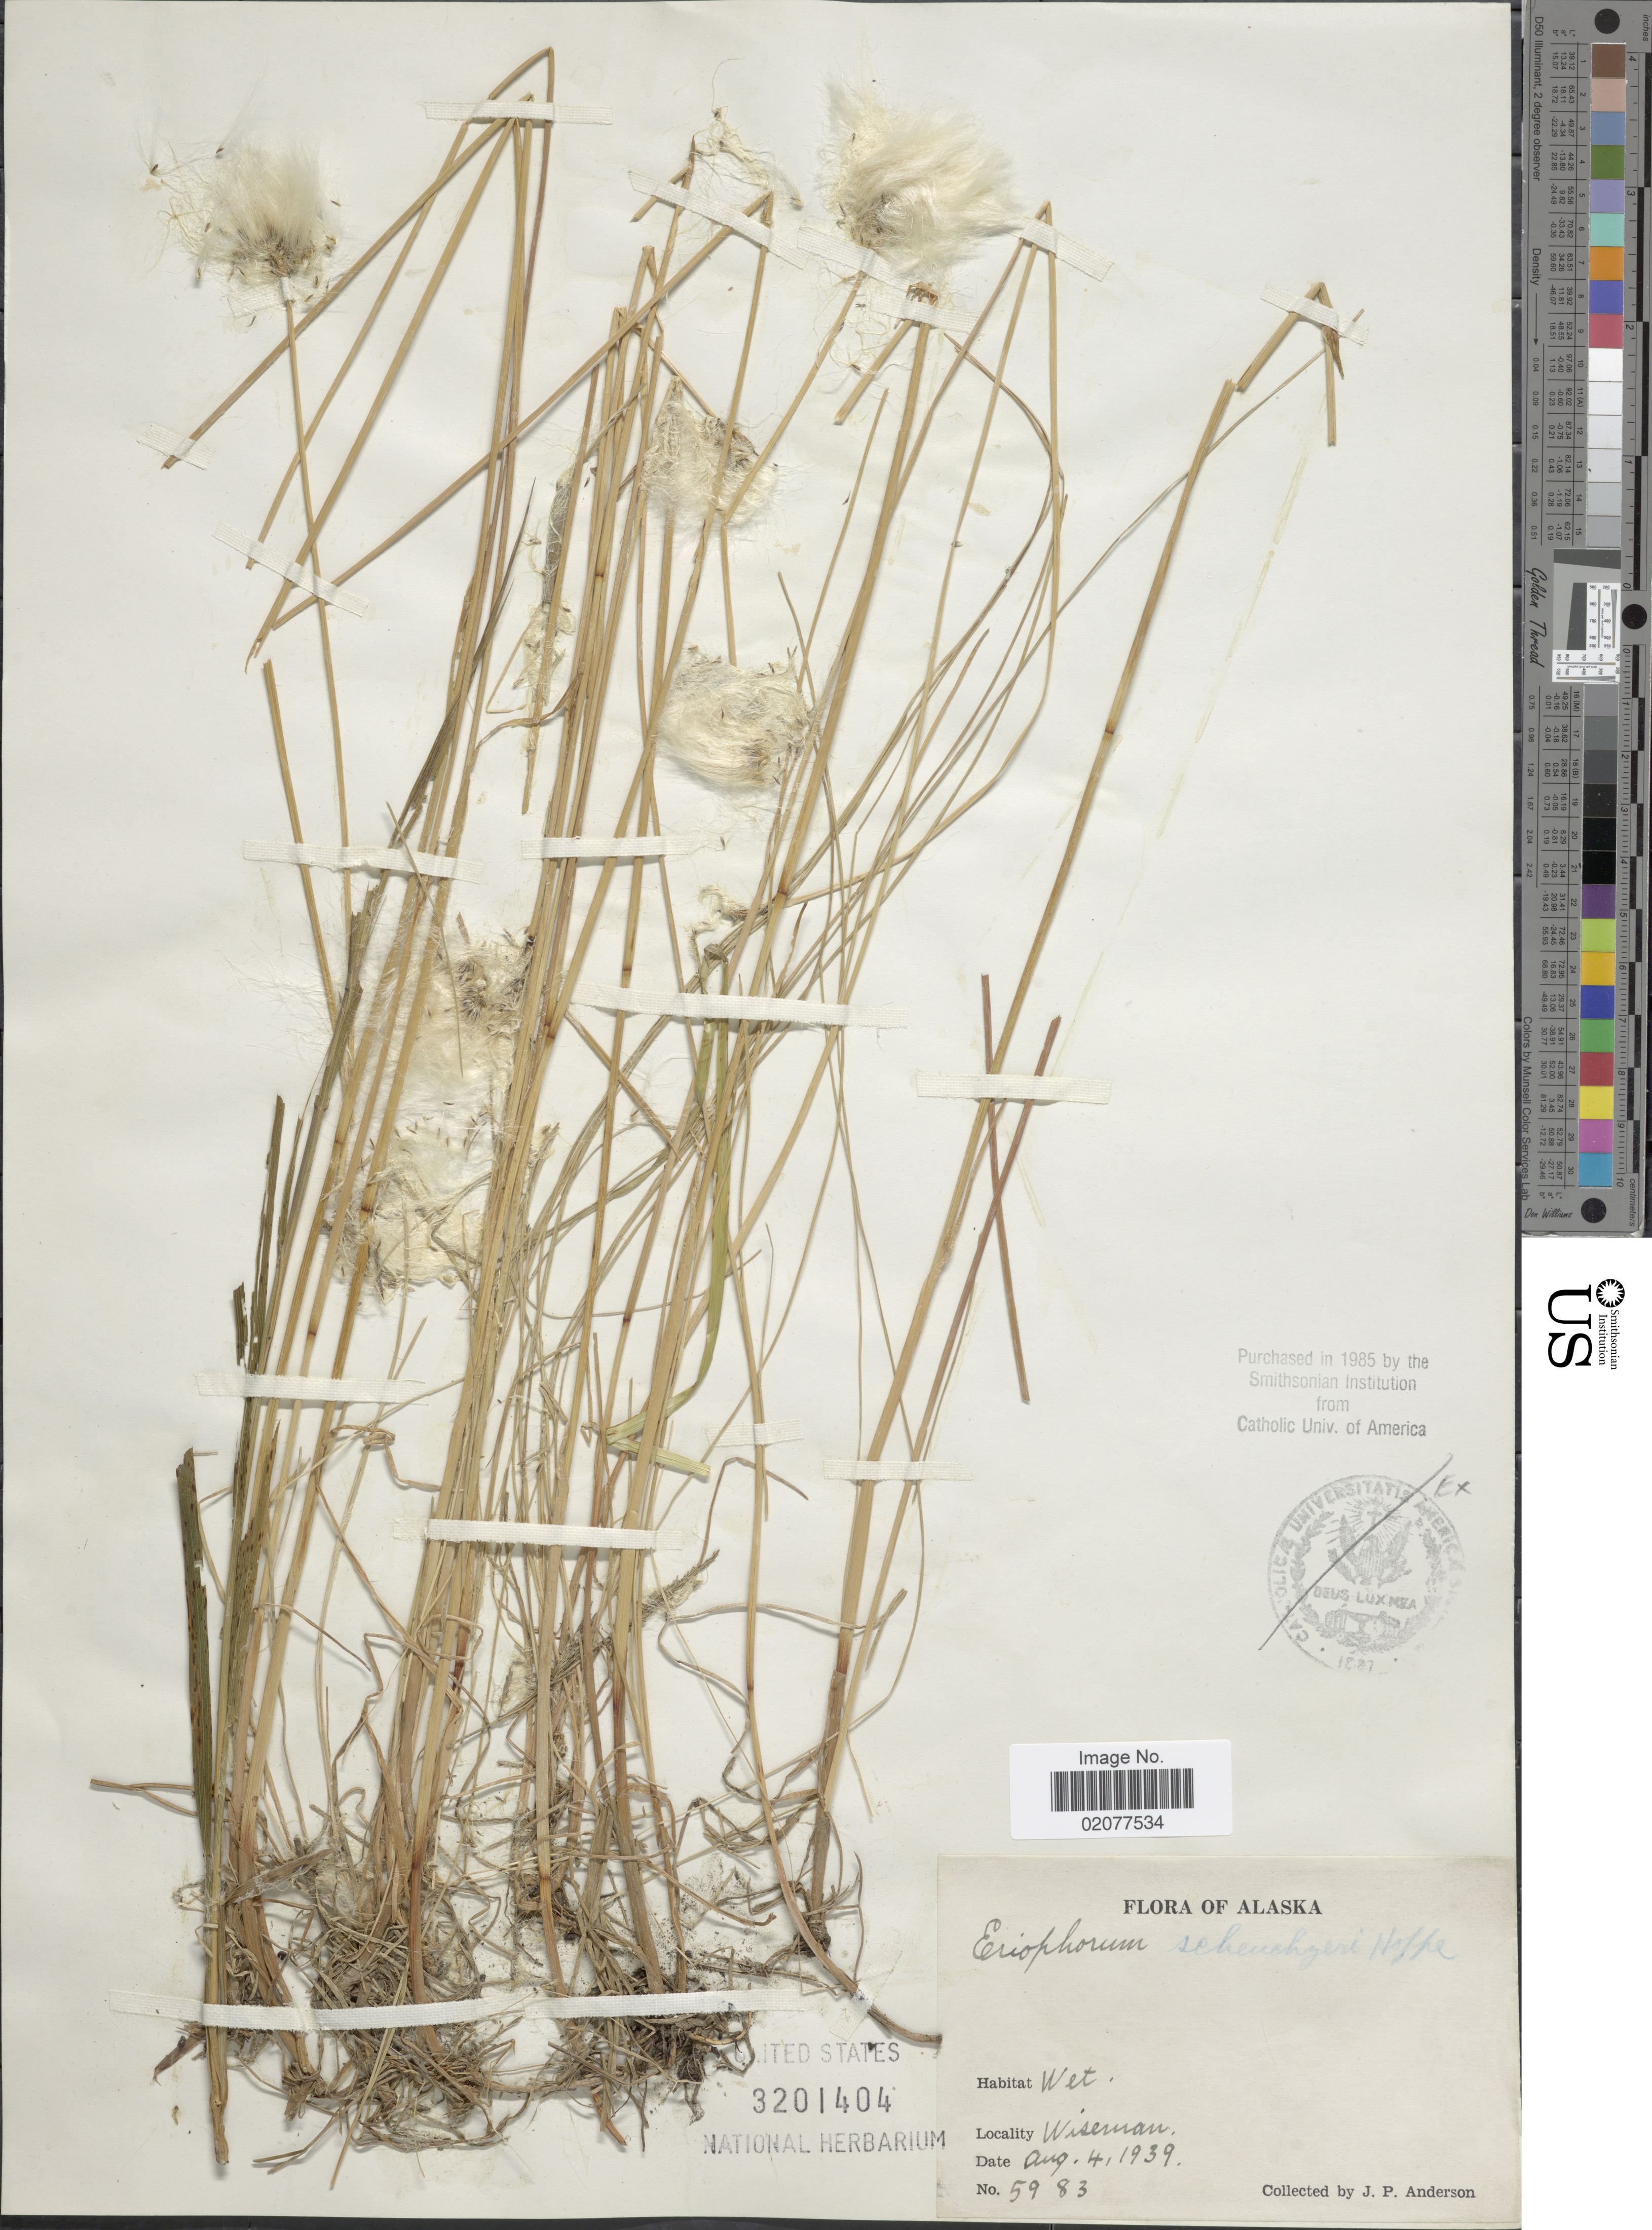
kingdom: Plantae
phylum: Tracheophyta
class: Liliopsida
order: Poales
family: Cyperaceae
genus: Eriophorum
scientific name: Eriophorum scheuchzeri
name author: Hoppe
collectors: J. P. Anderson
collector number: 5983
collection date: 1939-08-04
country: United States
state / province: Alaska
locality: Wiserman.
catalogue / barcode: US 3201404